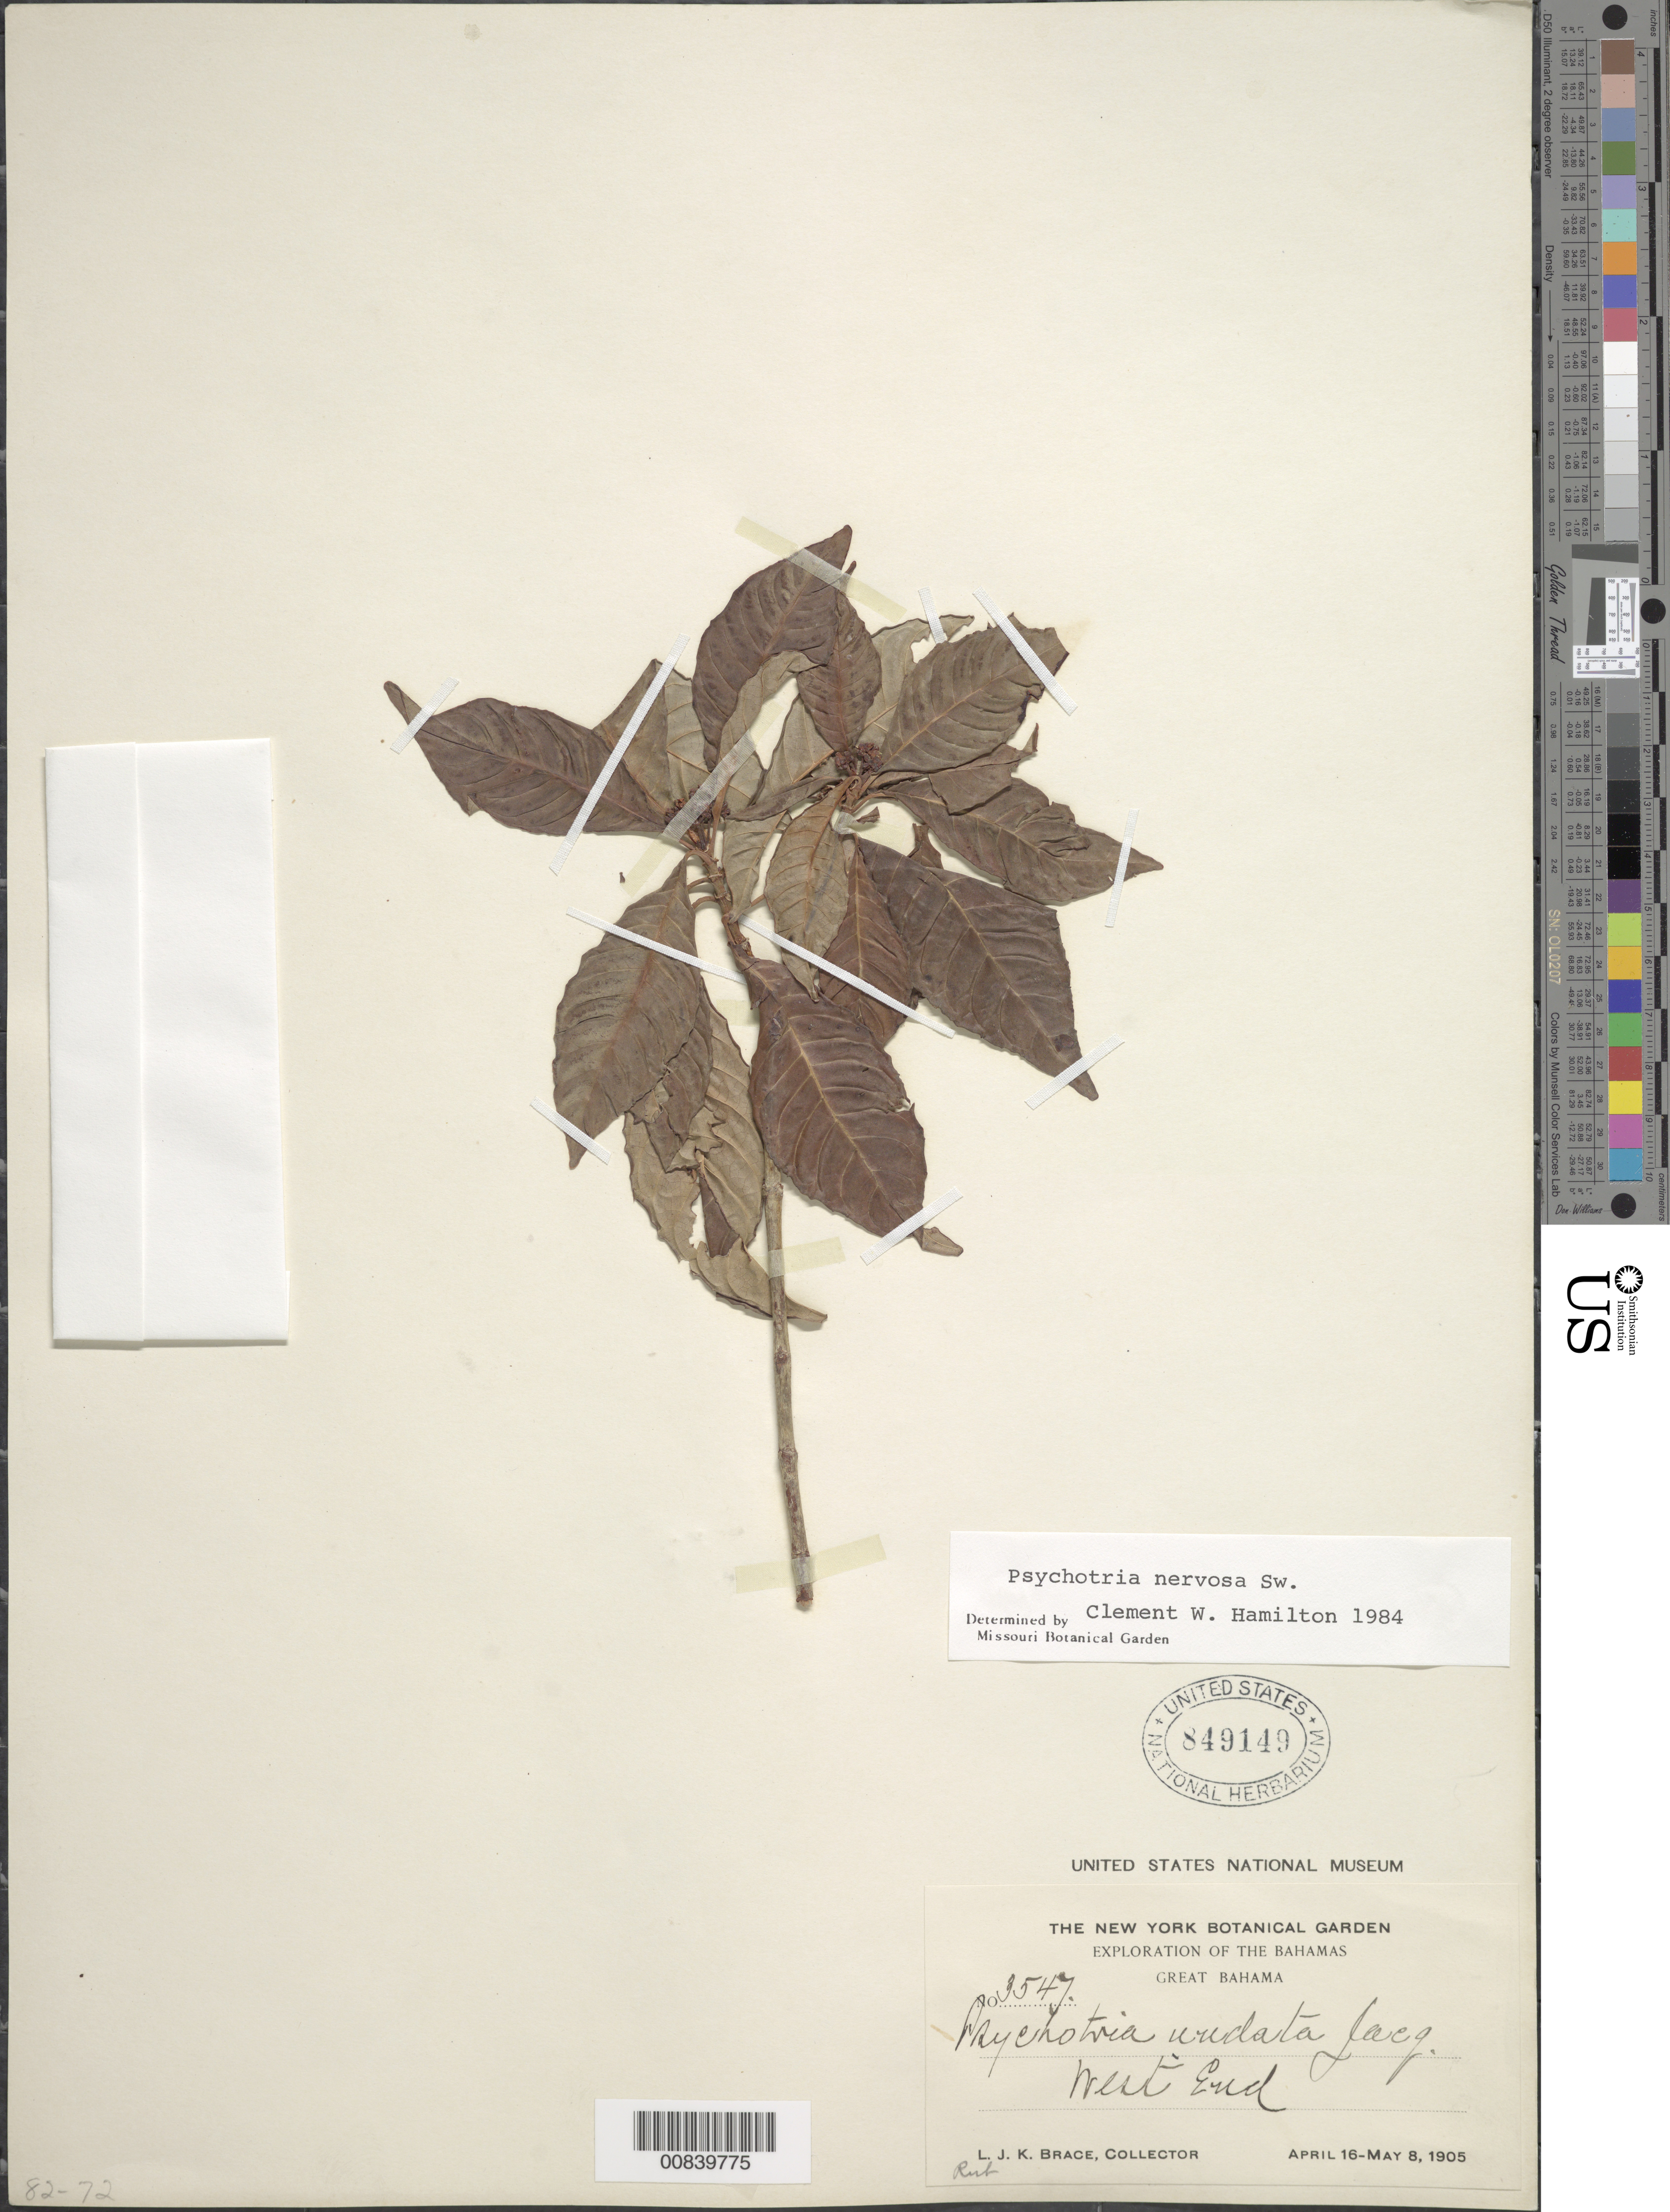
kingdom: Plantae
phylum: Tracheophyta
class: Magnoliopsida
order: Gentianales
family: Rubiaceae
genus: Psychotria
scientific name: Psychotria nervosa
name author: Sw.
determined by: Hamilton, C. W.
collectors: L. J. K. Brace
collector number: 3547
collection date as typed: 16 Apr 1905 to 08 May 1905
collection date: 1905-04-16/1905-05-08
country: Bahamas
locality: Great Bahama, West End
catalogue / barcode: US 849149